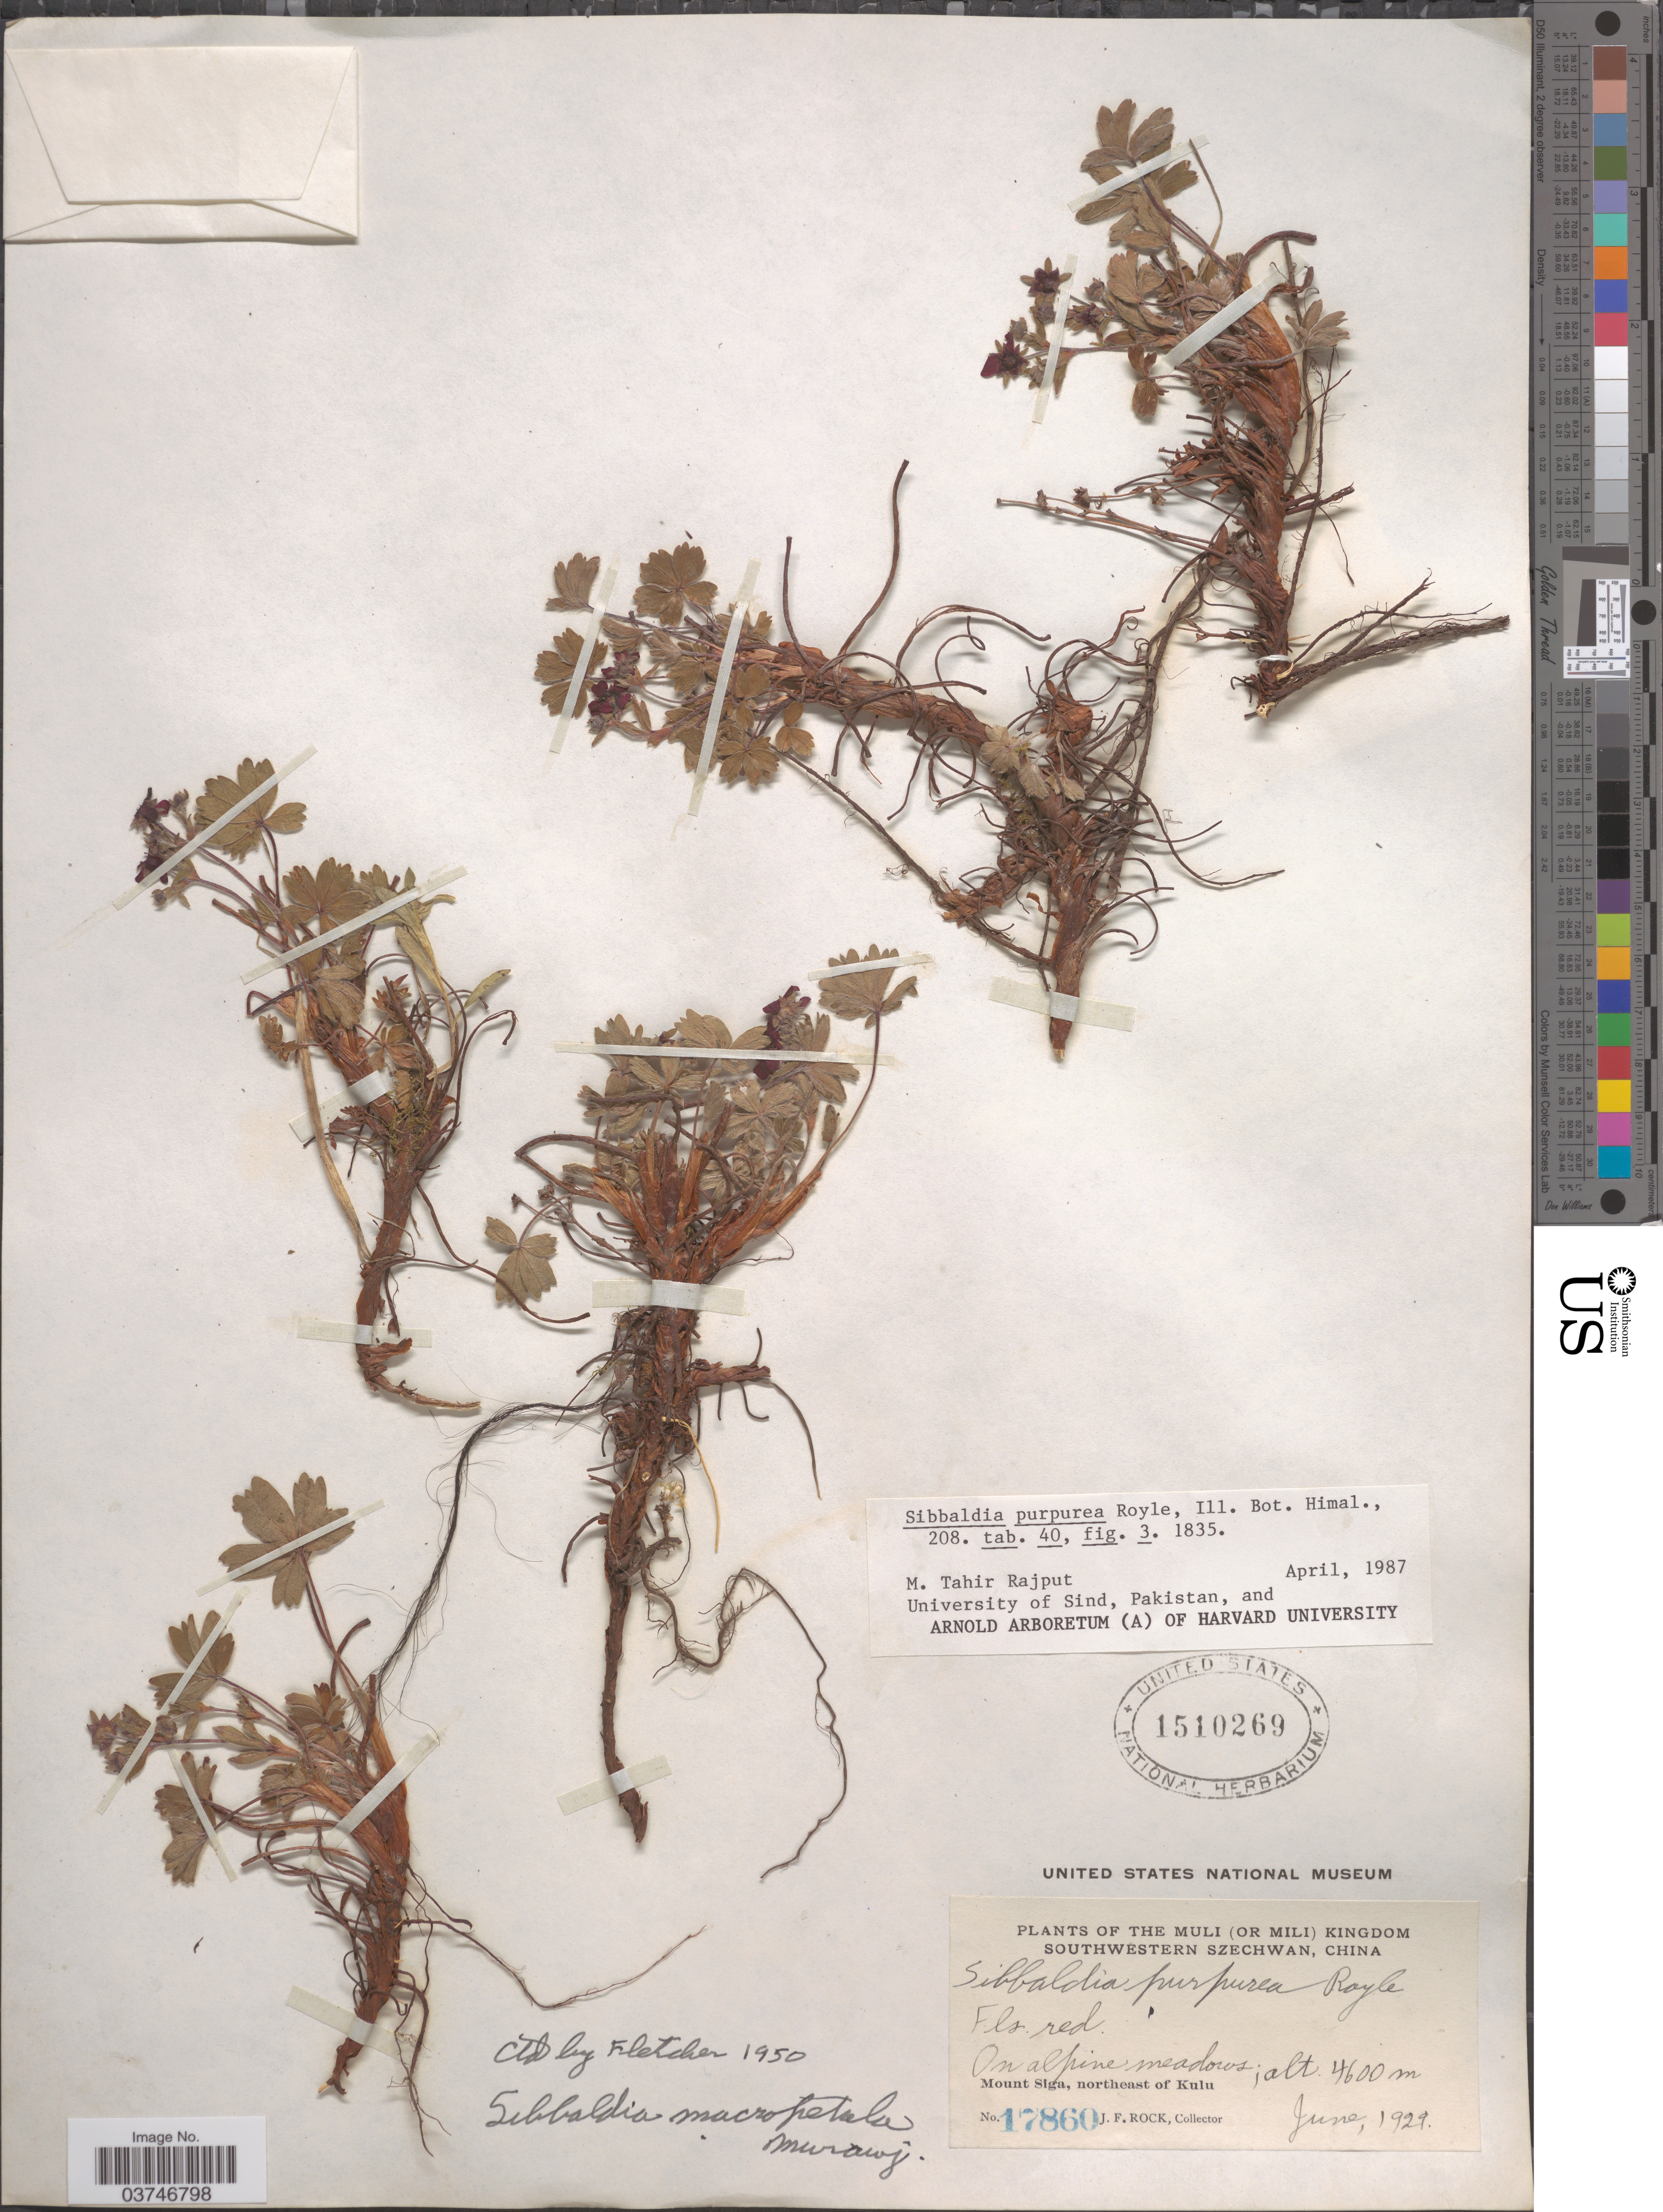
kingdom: Plantae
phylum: Tracheophyta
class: Magnoliopsida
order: Rosales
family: Rosaceae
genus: Sibbaldia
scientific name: Sibbaldia purpurea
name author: Royle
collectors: J. Rock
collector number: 17860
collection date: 1929-06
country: China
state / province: Sichuan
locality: The Muli (or Mili) Kingdom, Southwestern Szechwan. Mount Siga, northeast of Kulu.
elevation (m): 4600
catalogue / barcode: US 1510269